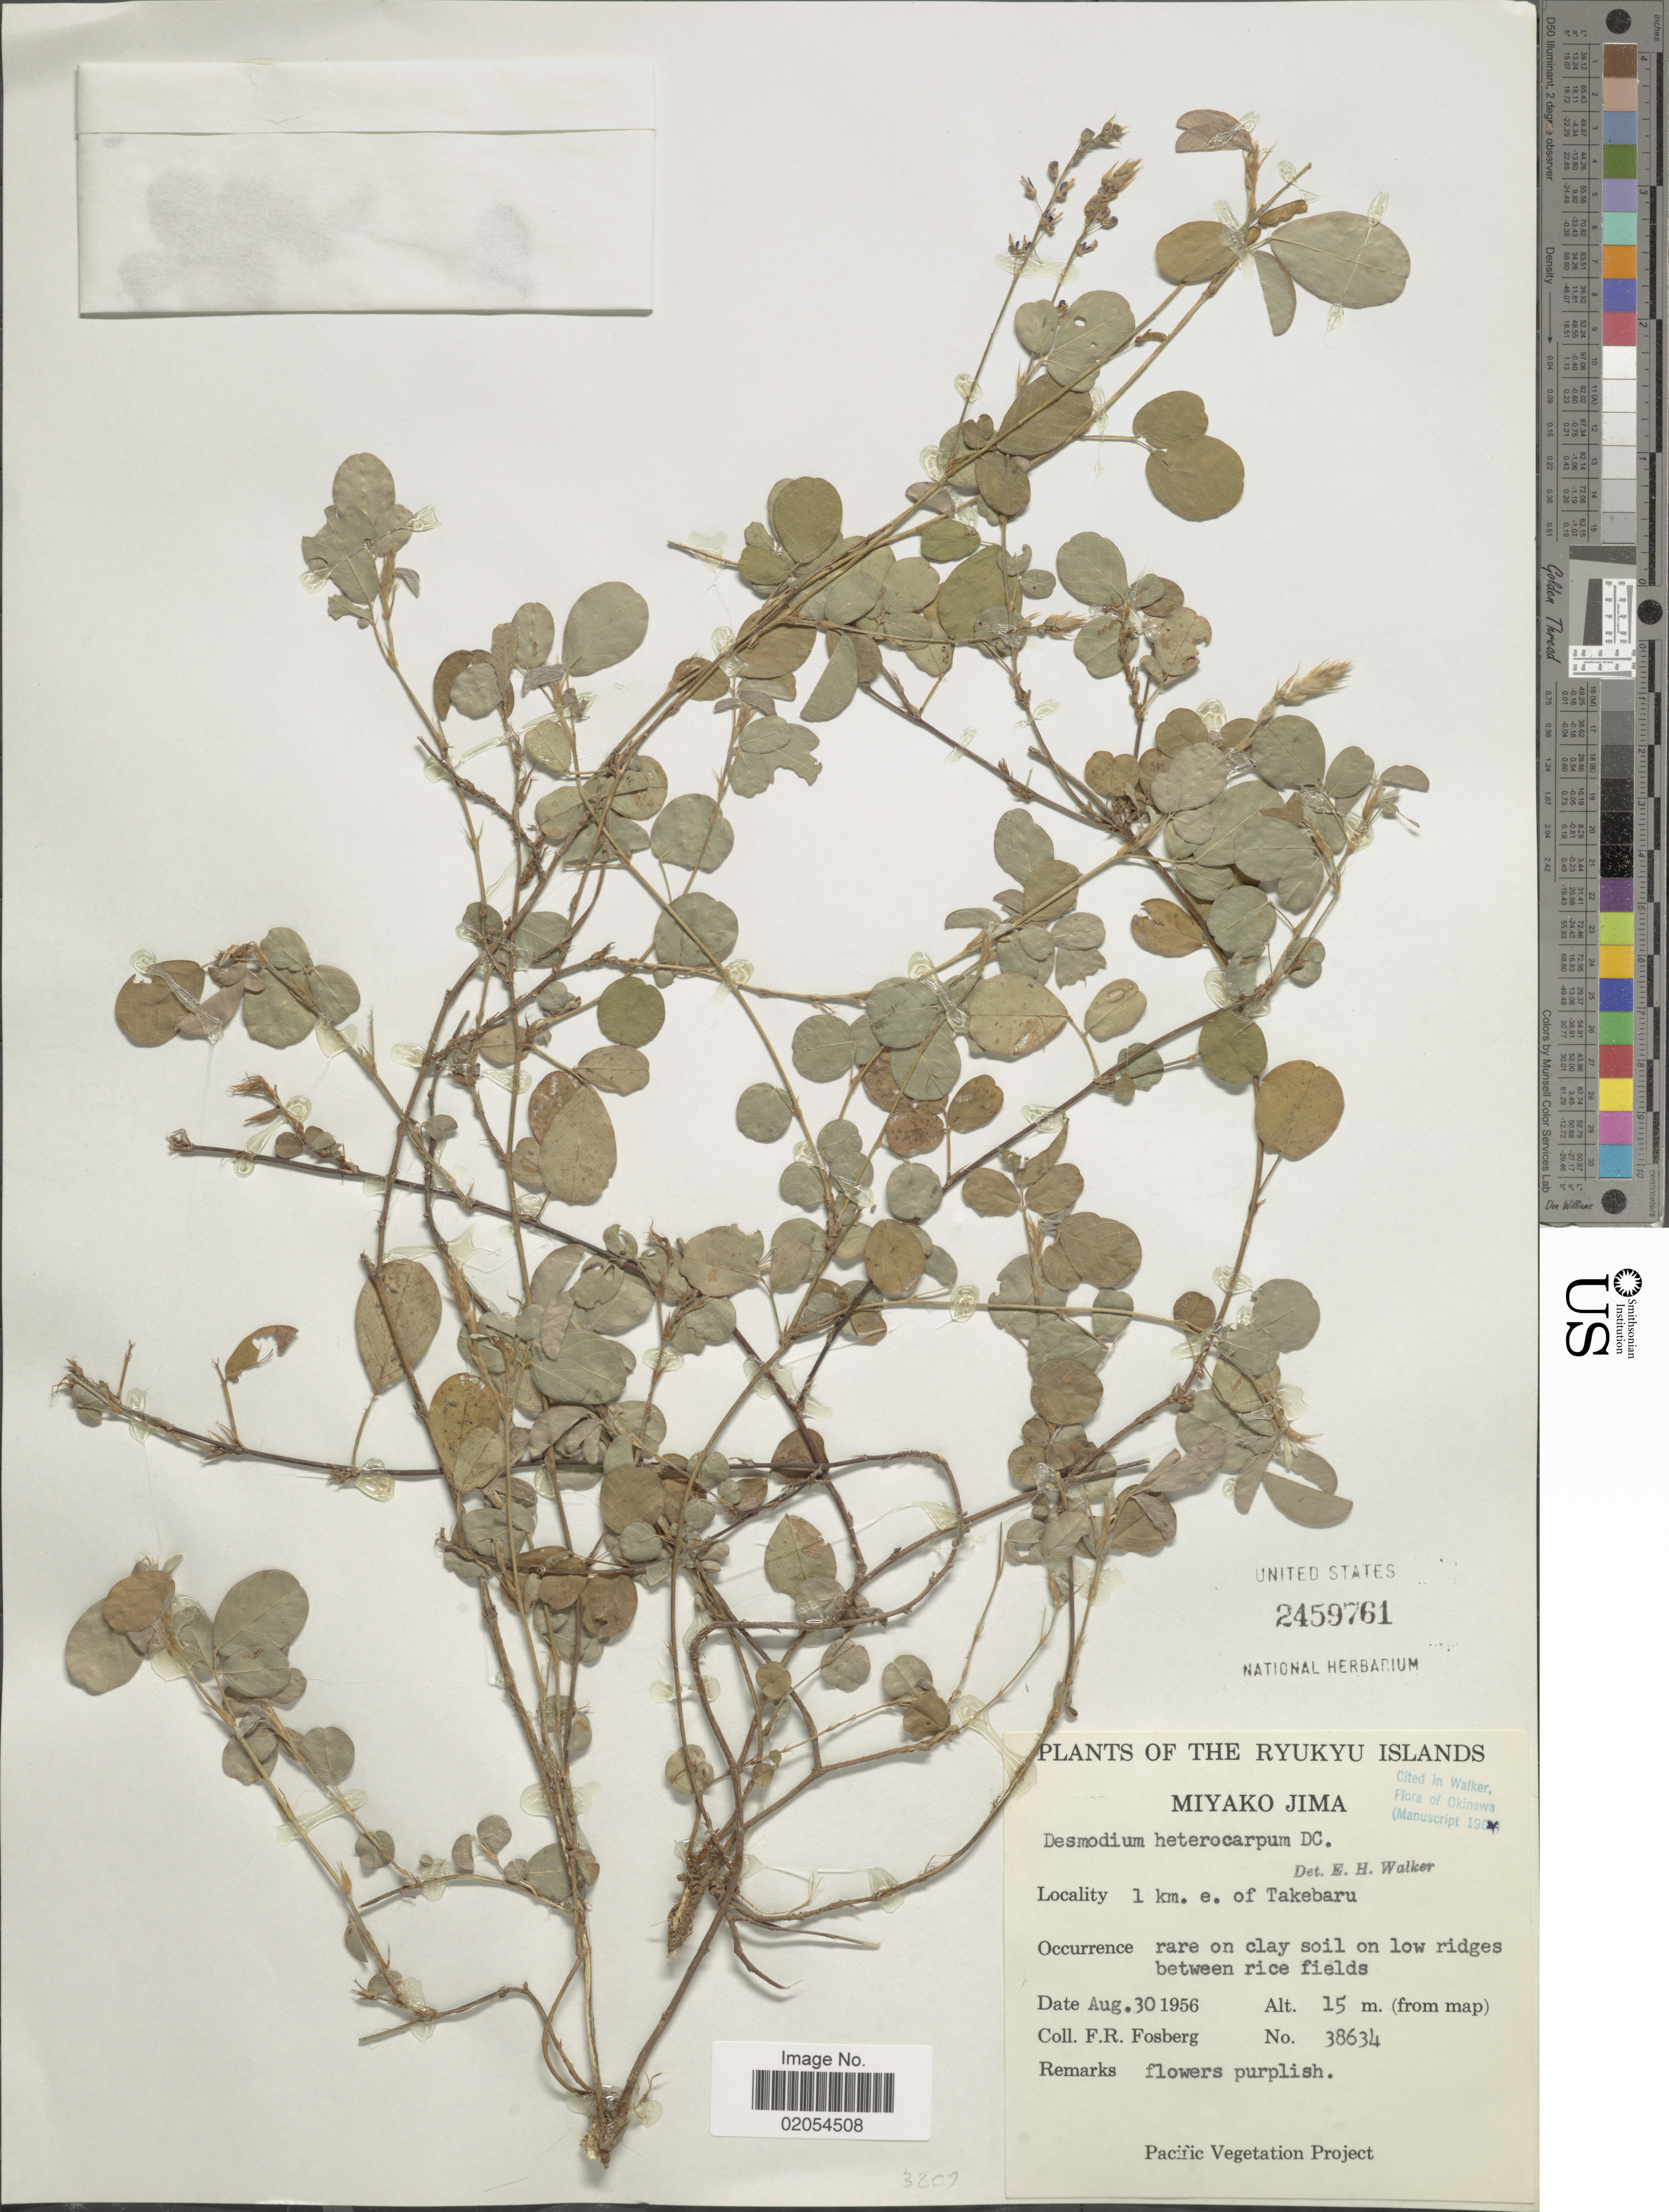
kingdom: Plantae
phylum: Tracheophyta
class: Magnoliopsida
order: Fabales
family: Fabaceae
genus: Grona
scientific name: Grona heterocarpos subsp. heterocarpos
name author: (L.) H. Ohashi & K. Ohashi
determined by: Strong, Mark T., (BOT), Smithsonian Institution - National Museum of Natural History (UNITED STATES)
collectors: F. R. Fosberg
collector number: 38634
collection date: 1956-08-30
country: Japan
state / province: Okinawa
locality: The Ryukyu Islands, Miyako Jima, 1 km e. of Takebaru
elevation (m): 15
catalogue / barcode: US 2459761